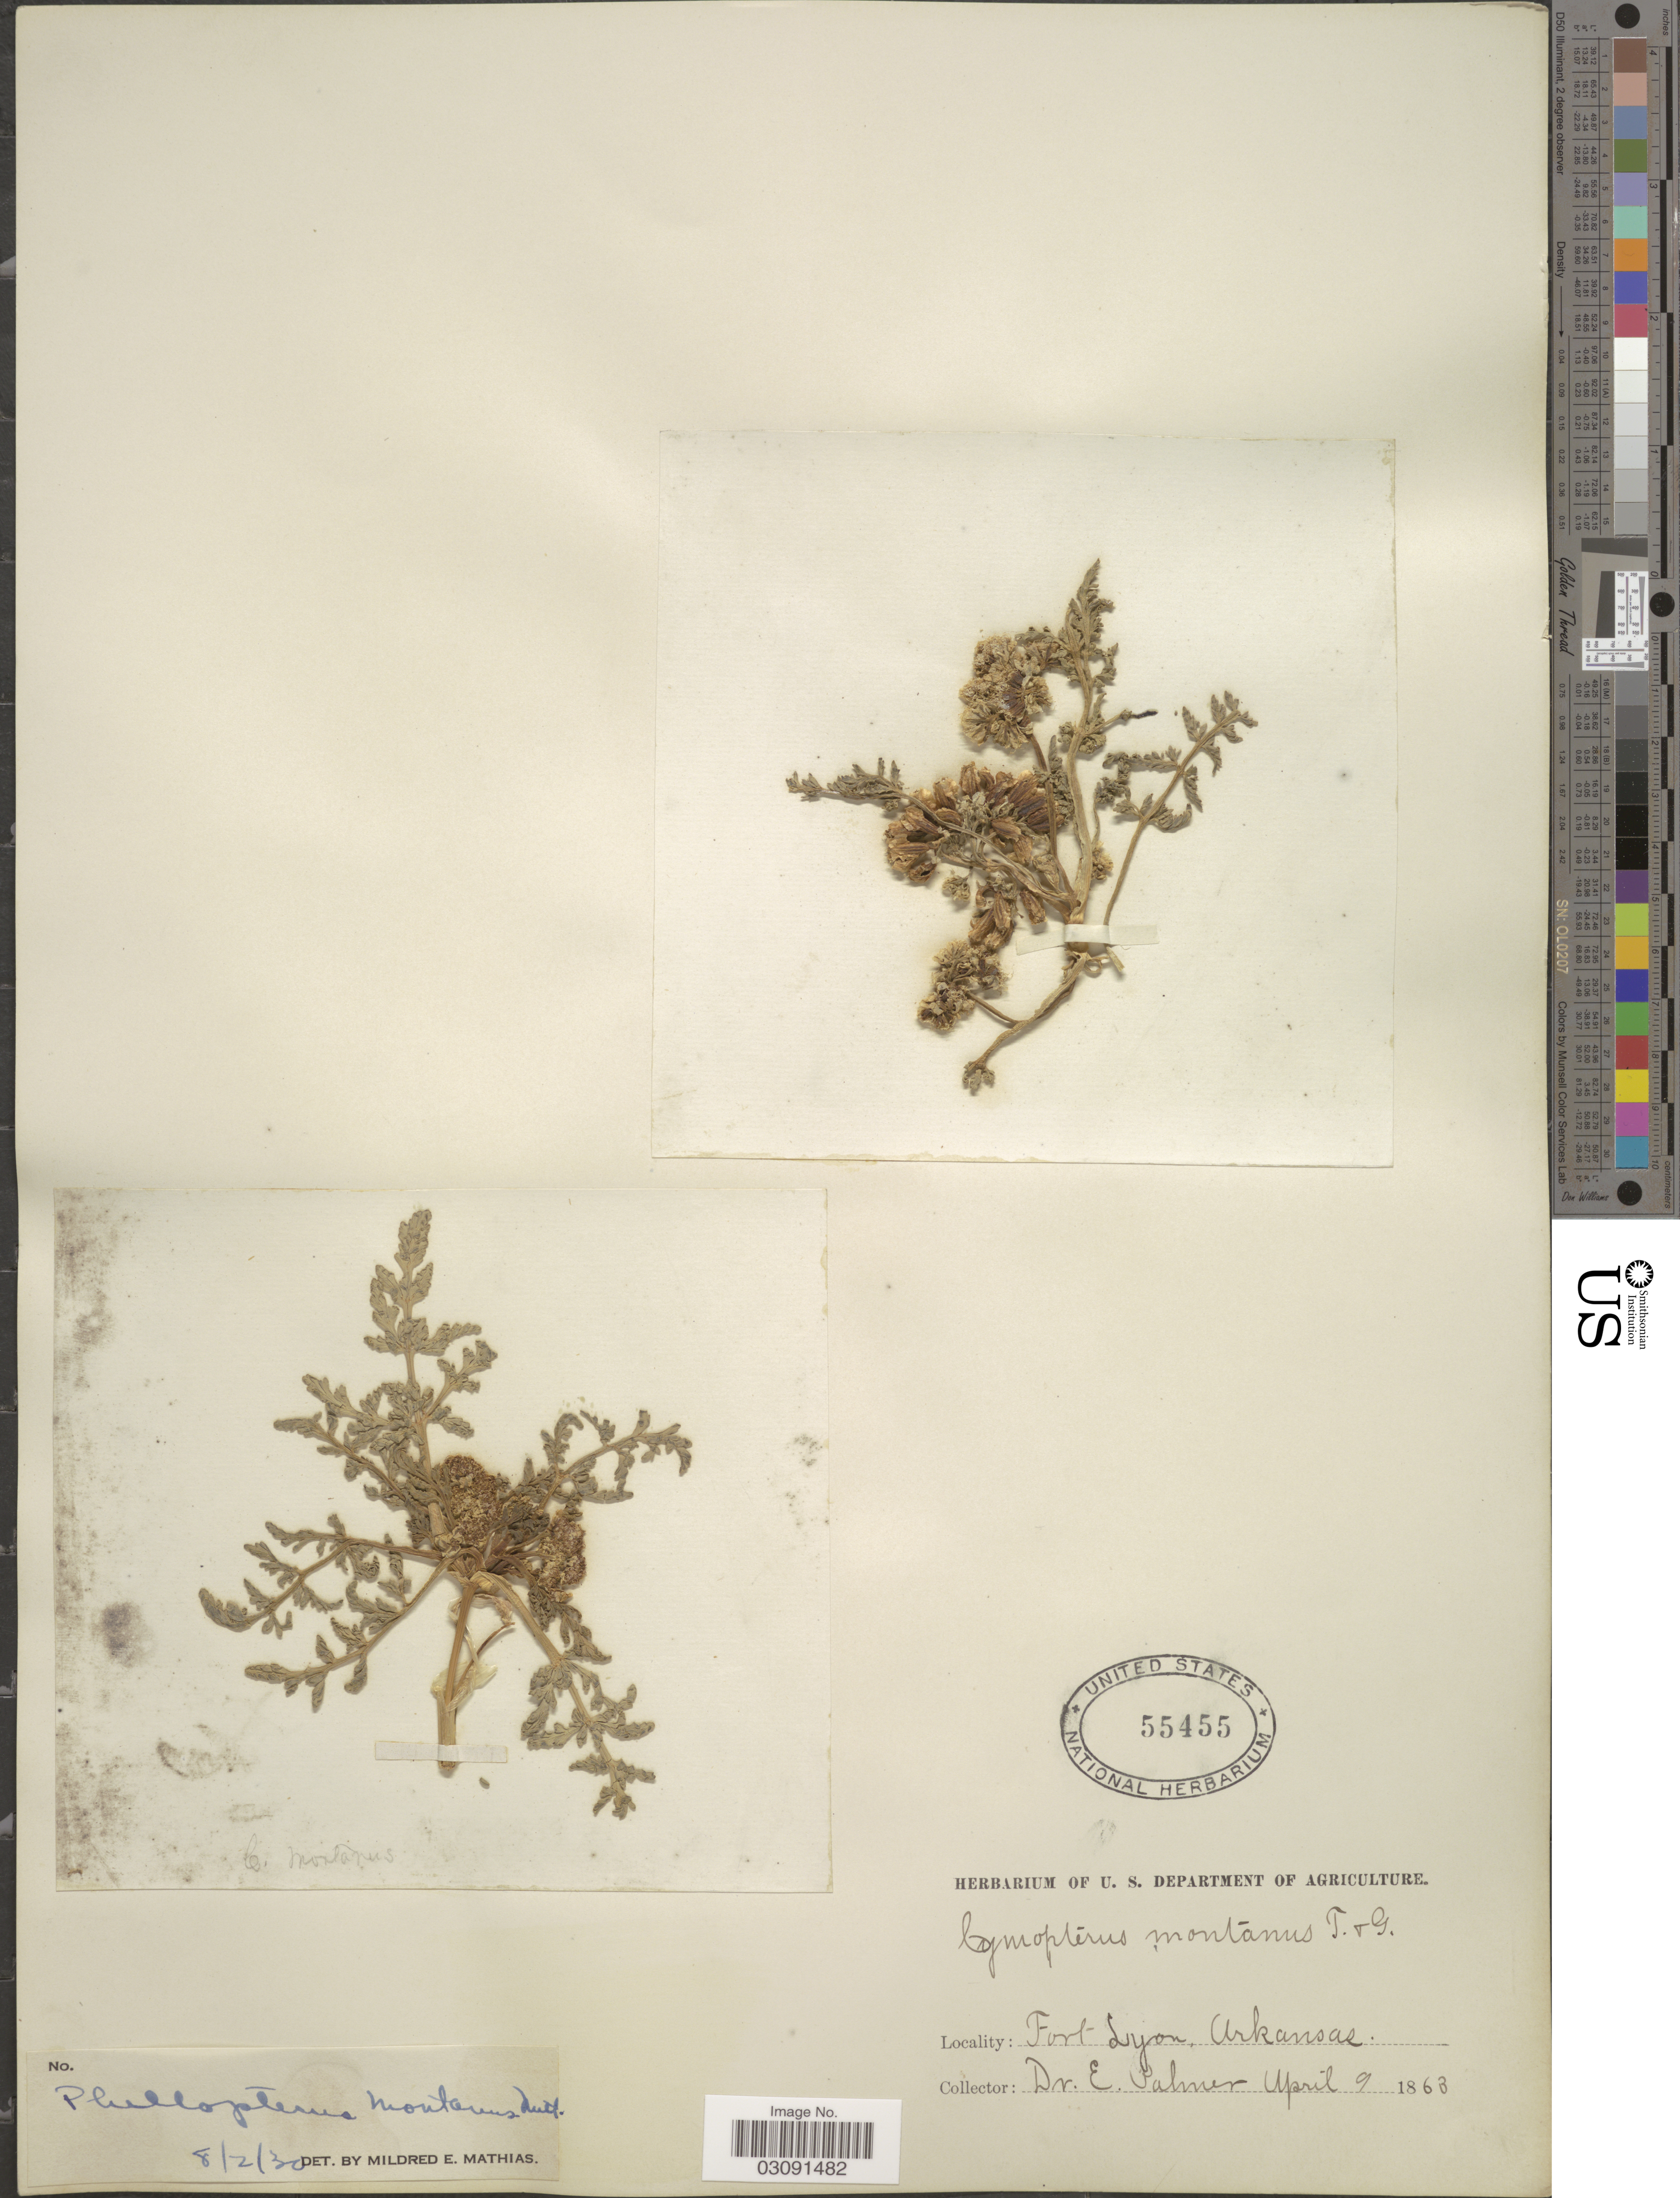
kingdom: Plantae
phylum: Tracheophyta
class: Magnoliopsida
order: Apiales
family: Apiaceae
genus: Cymopterus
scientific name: Cymopterus montanus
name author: Torr. & A. Gray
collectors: E. Palmer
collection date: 1863-04-09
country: United States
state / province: Arkansas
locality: Fort Lyon.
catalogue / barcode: US 55455